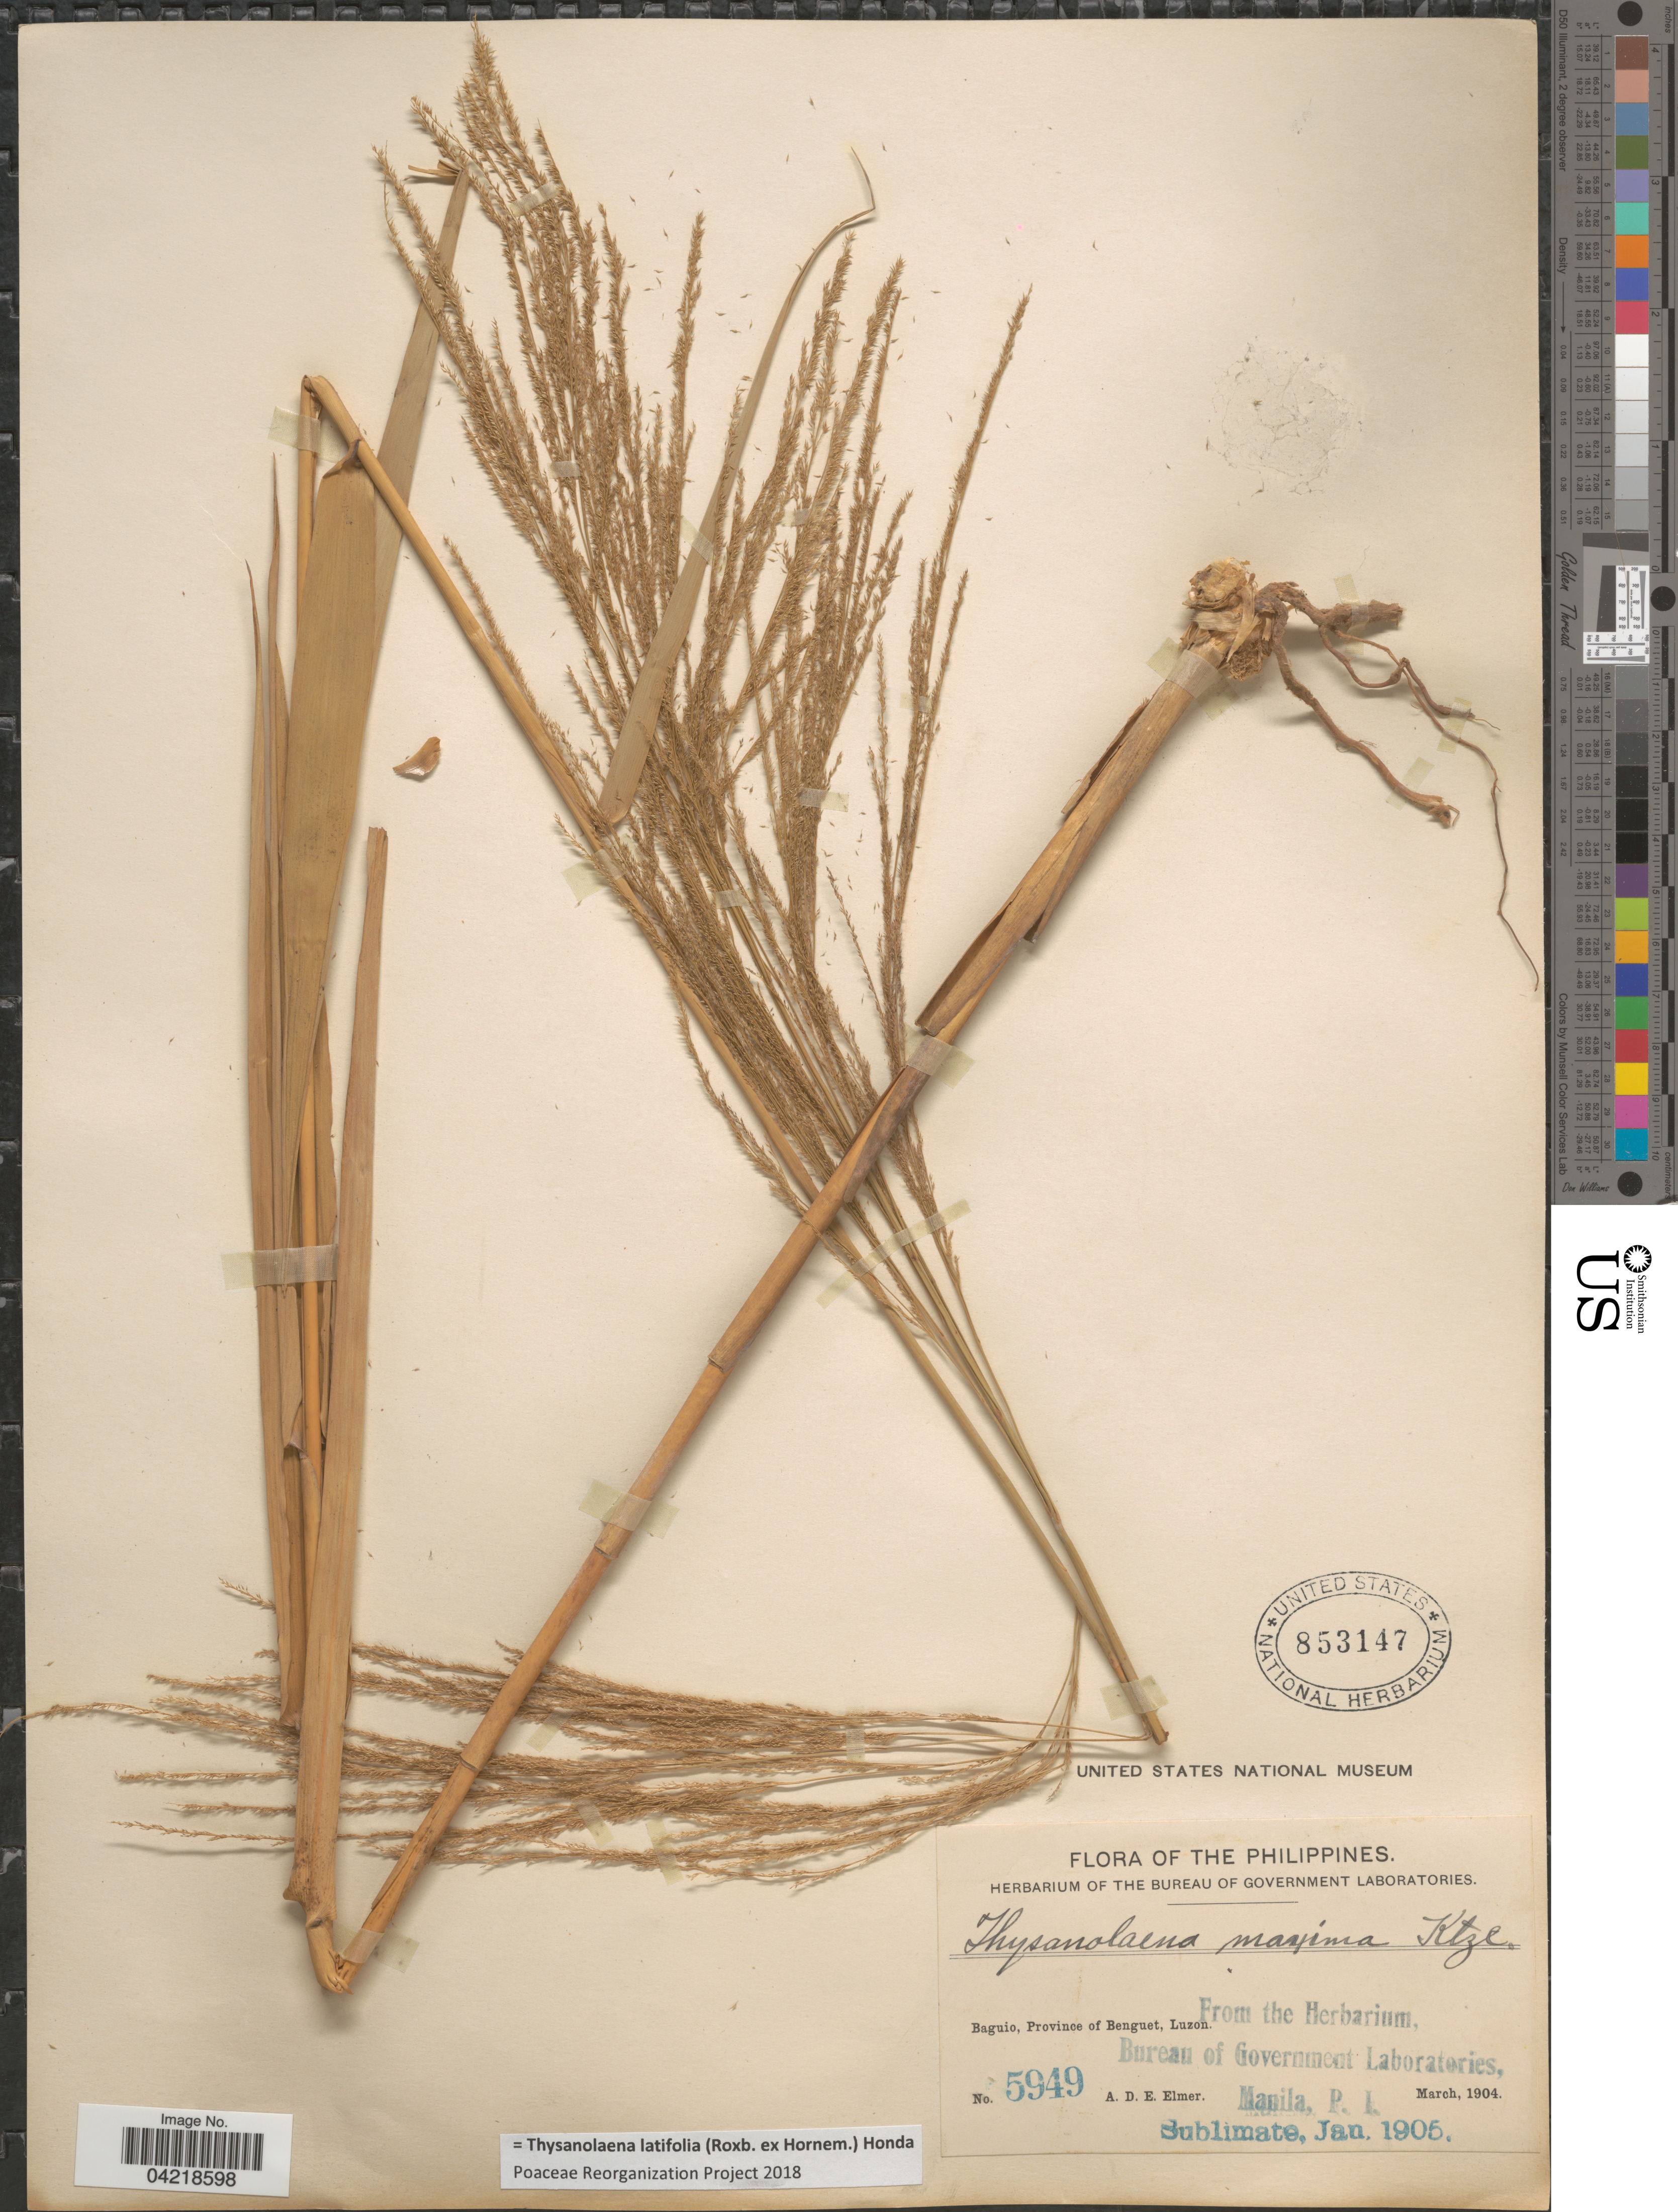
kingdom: Plantae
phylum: Tracheophyta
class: Liliopsida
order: Poales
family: Poaceae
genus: Thysanolaena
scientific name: Thysanolaena latifolia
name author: (Roxb. ex Hornem.) Honda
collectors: A. D. E. Elmer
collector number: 5949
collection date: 1904-03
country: Philippines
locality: Baguio, Province of Benguet, Luzon.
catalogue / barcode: US 853147